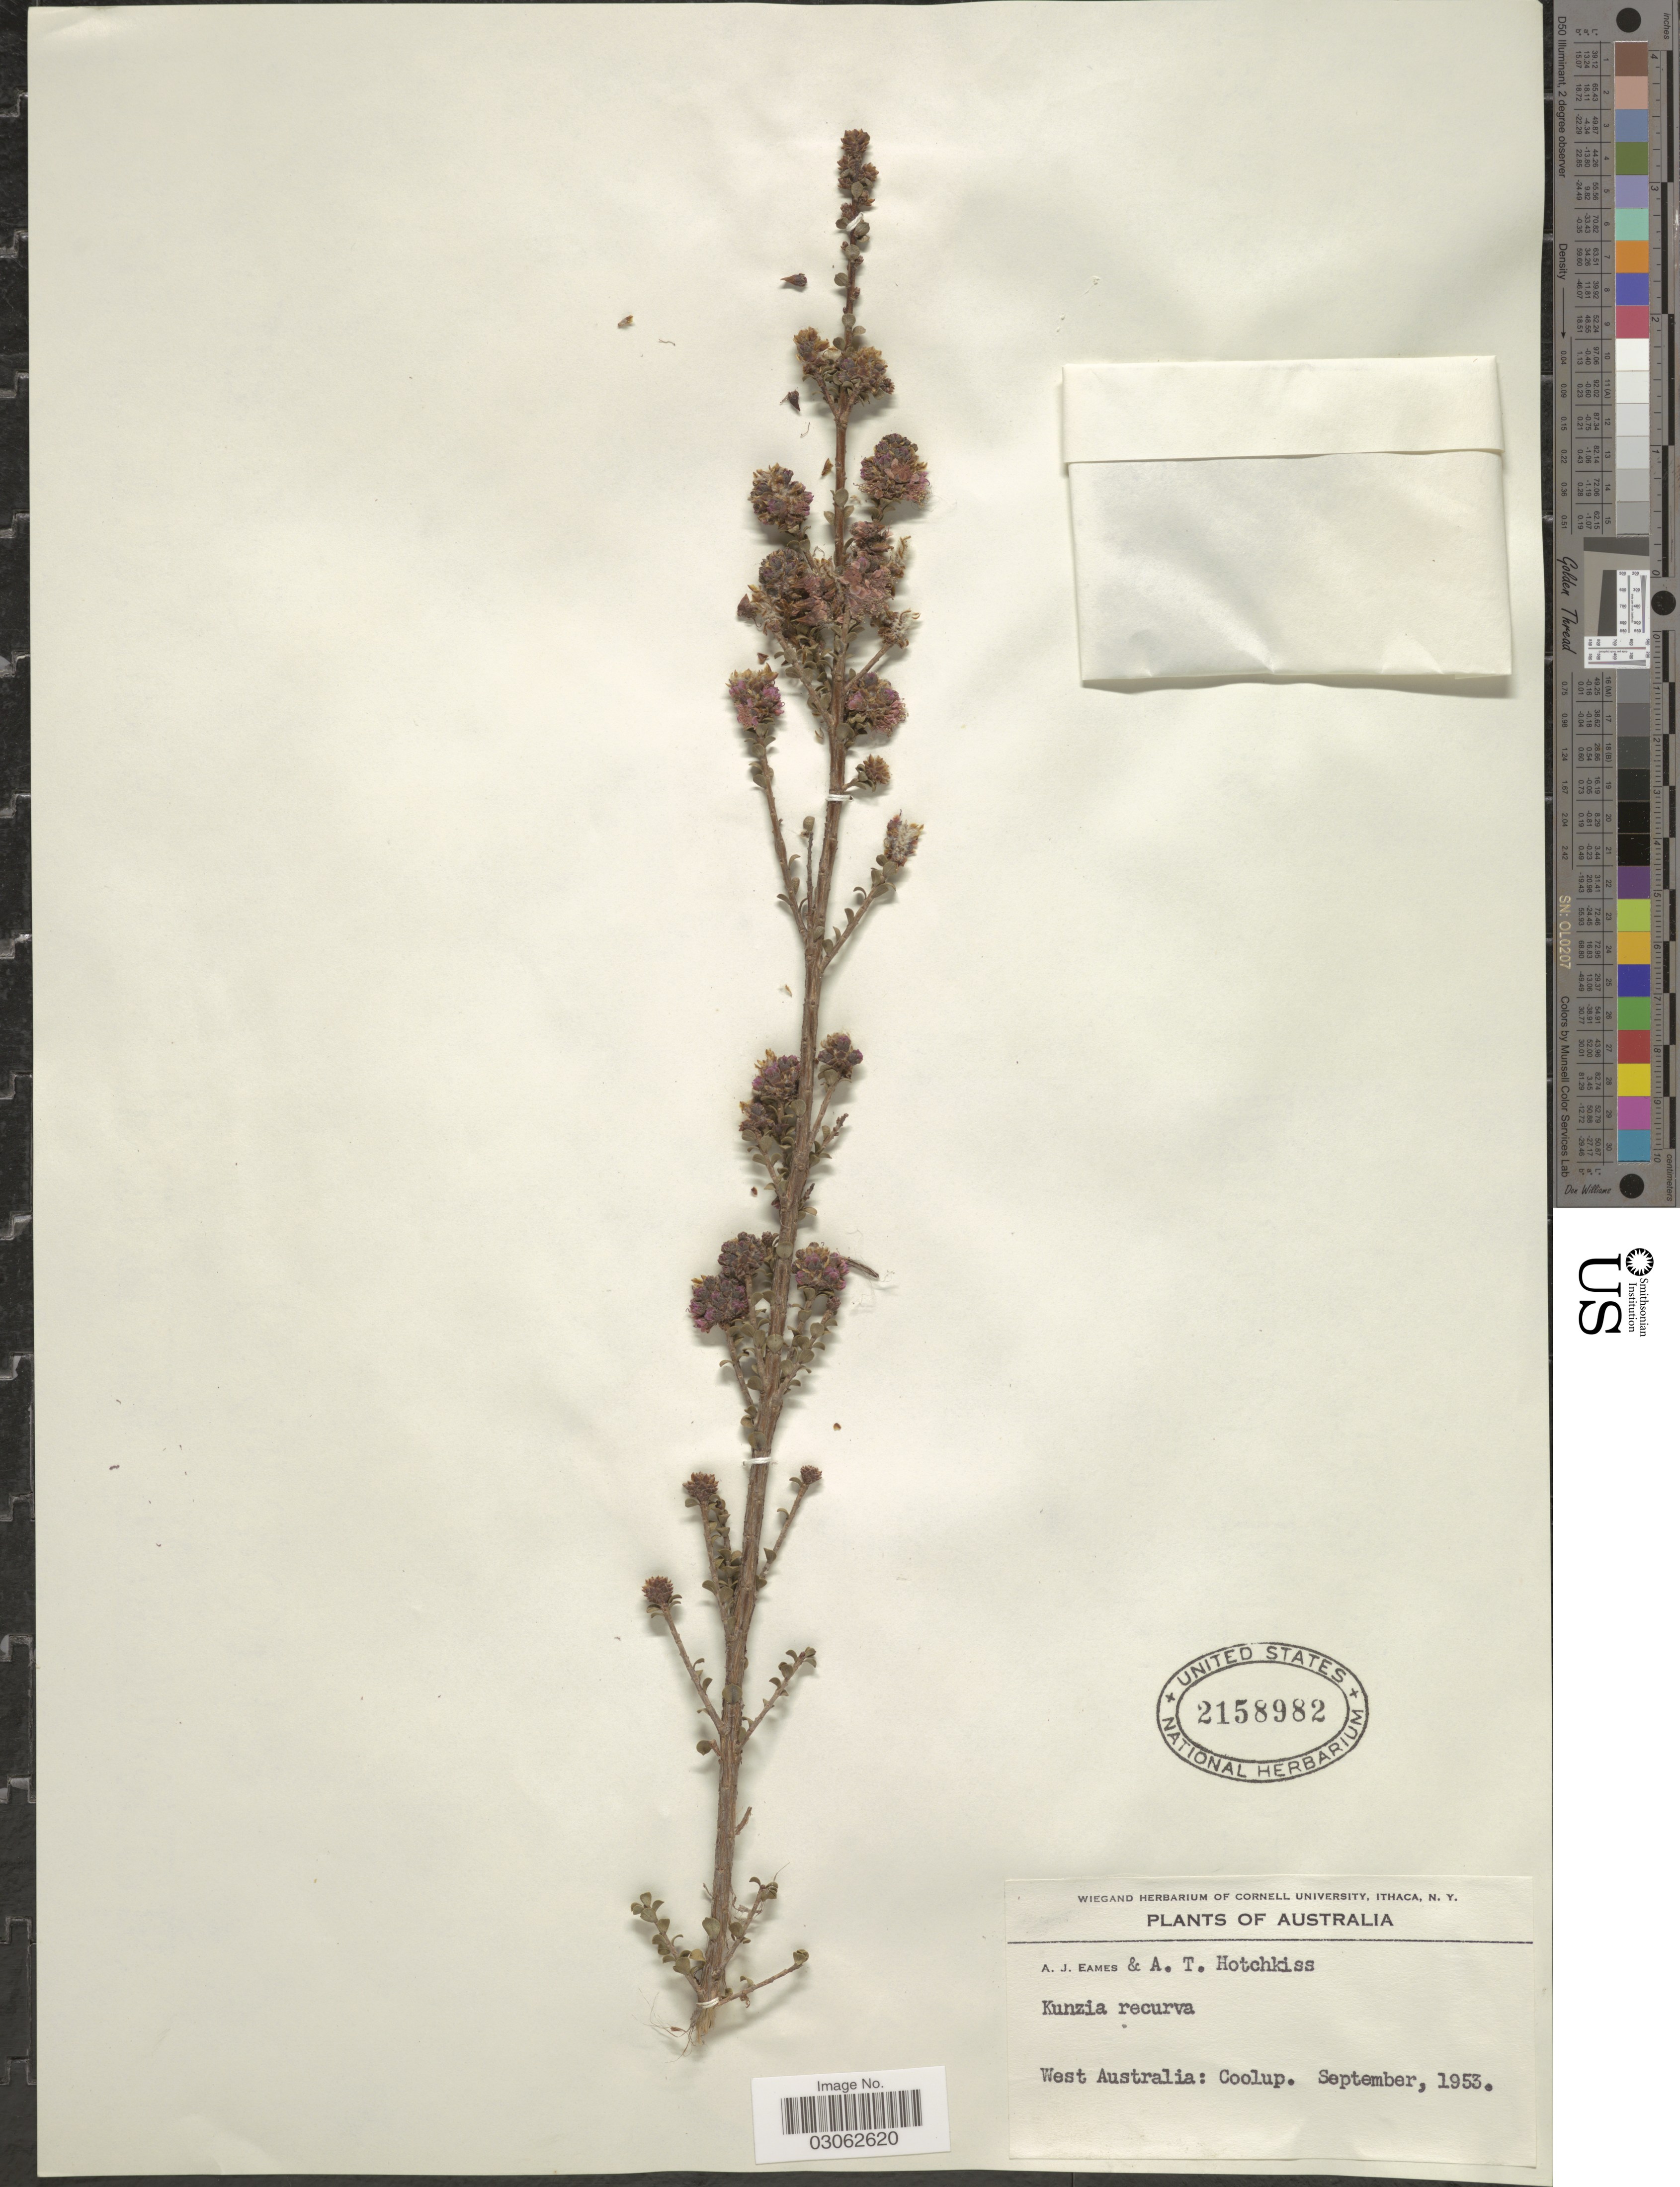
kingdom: Plantae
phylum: Tracheophyta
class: Magnoliopsida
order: Myrtales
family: Myrtaceae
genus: Kunzea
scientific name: Kunzea recurva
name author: Schauer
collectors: A. J. Eames & A. Hotchkiss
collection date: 1953-09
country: Australia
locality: West Australia: Coolup.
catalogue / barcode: US 2158982